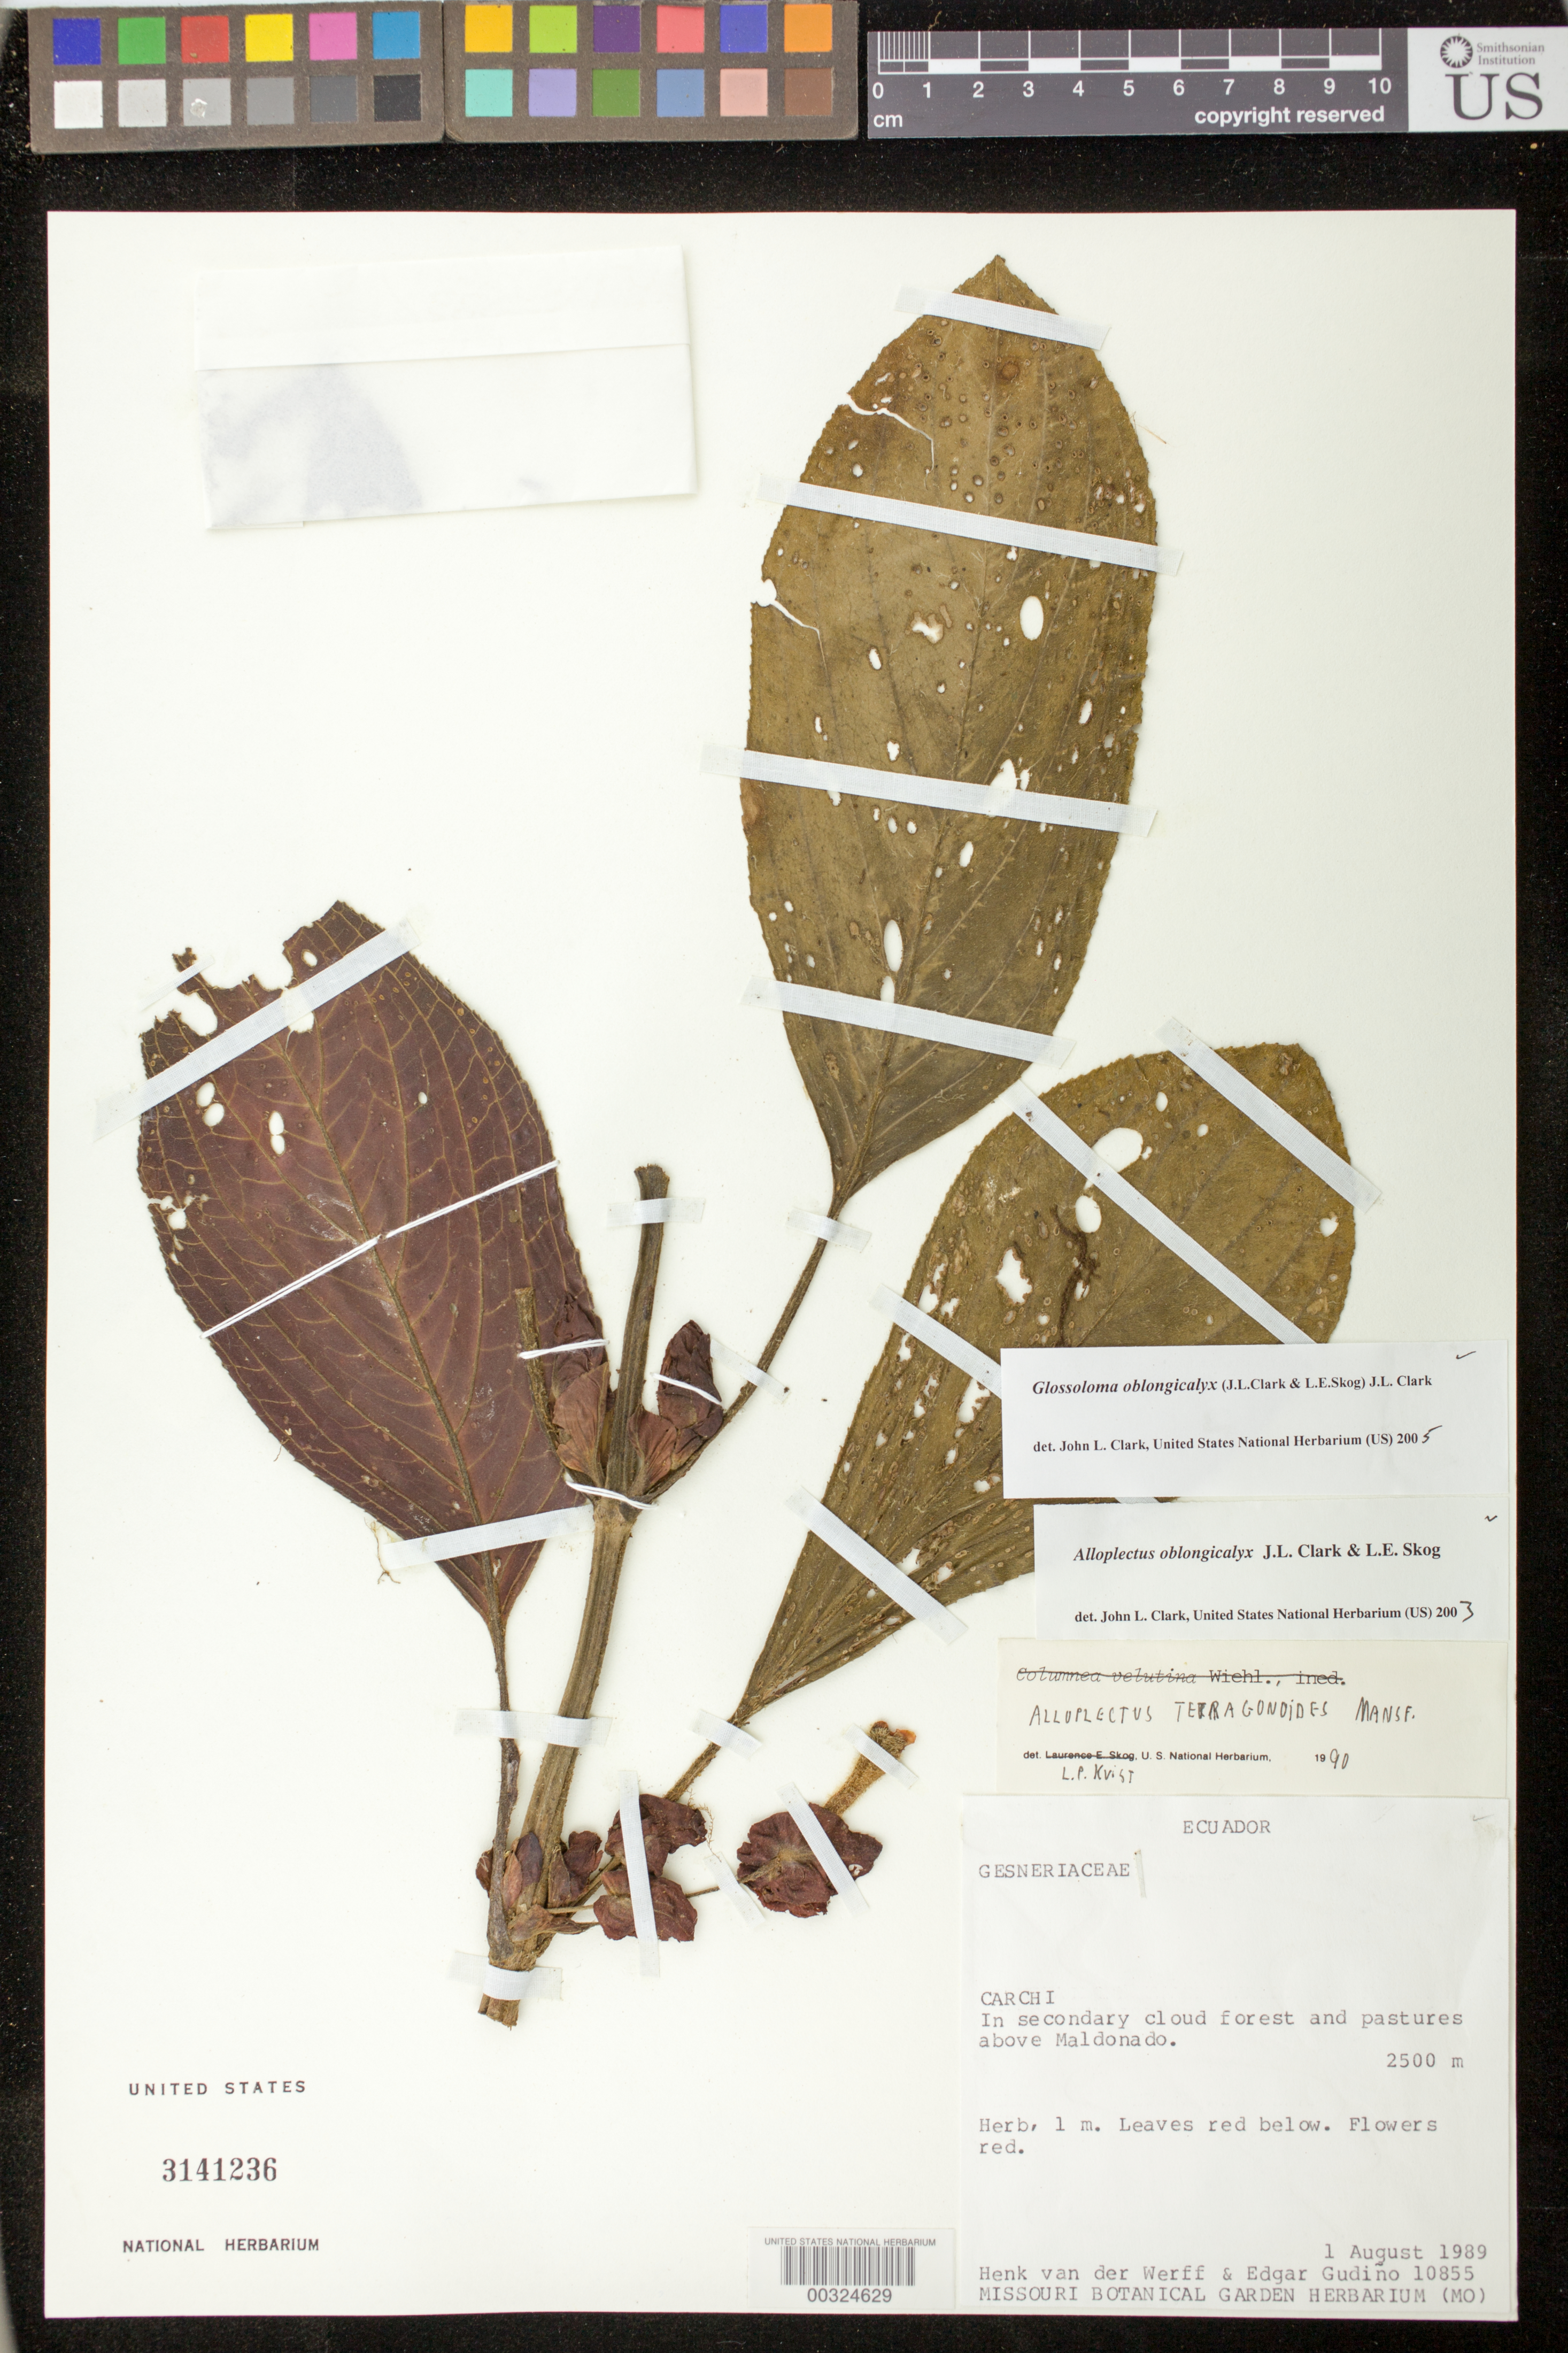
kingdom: Plantae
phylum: Tracheophyta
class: Magnoliopsida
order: Lamiales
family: Gesneriaceae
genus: Glossoloma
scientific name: Glossoloma oblongicalyx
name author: (J.L. Clark & L.E. Skog) J.L. Clark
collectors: H. van der Werff & E. Gudiño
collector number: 10855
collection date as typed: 01 Aug 1989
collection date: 1989-08-01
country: Ecuador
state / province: Carchi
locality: Above Maldonado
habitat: Secondary cloud forest and pastures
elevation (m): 2500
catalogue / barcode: US 3141236